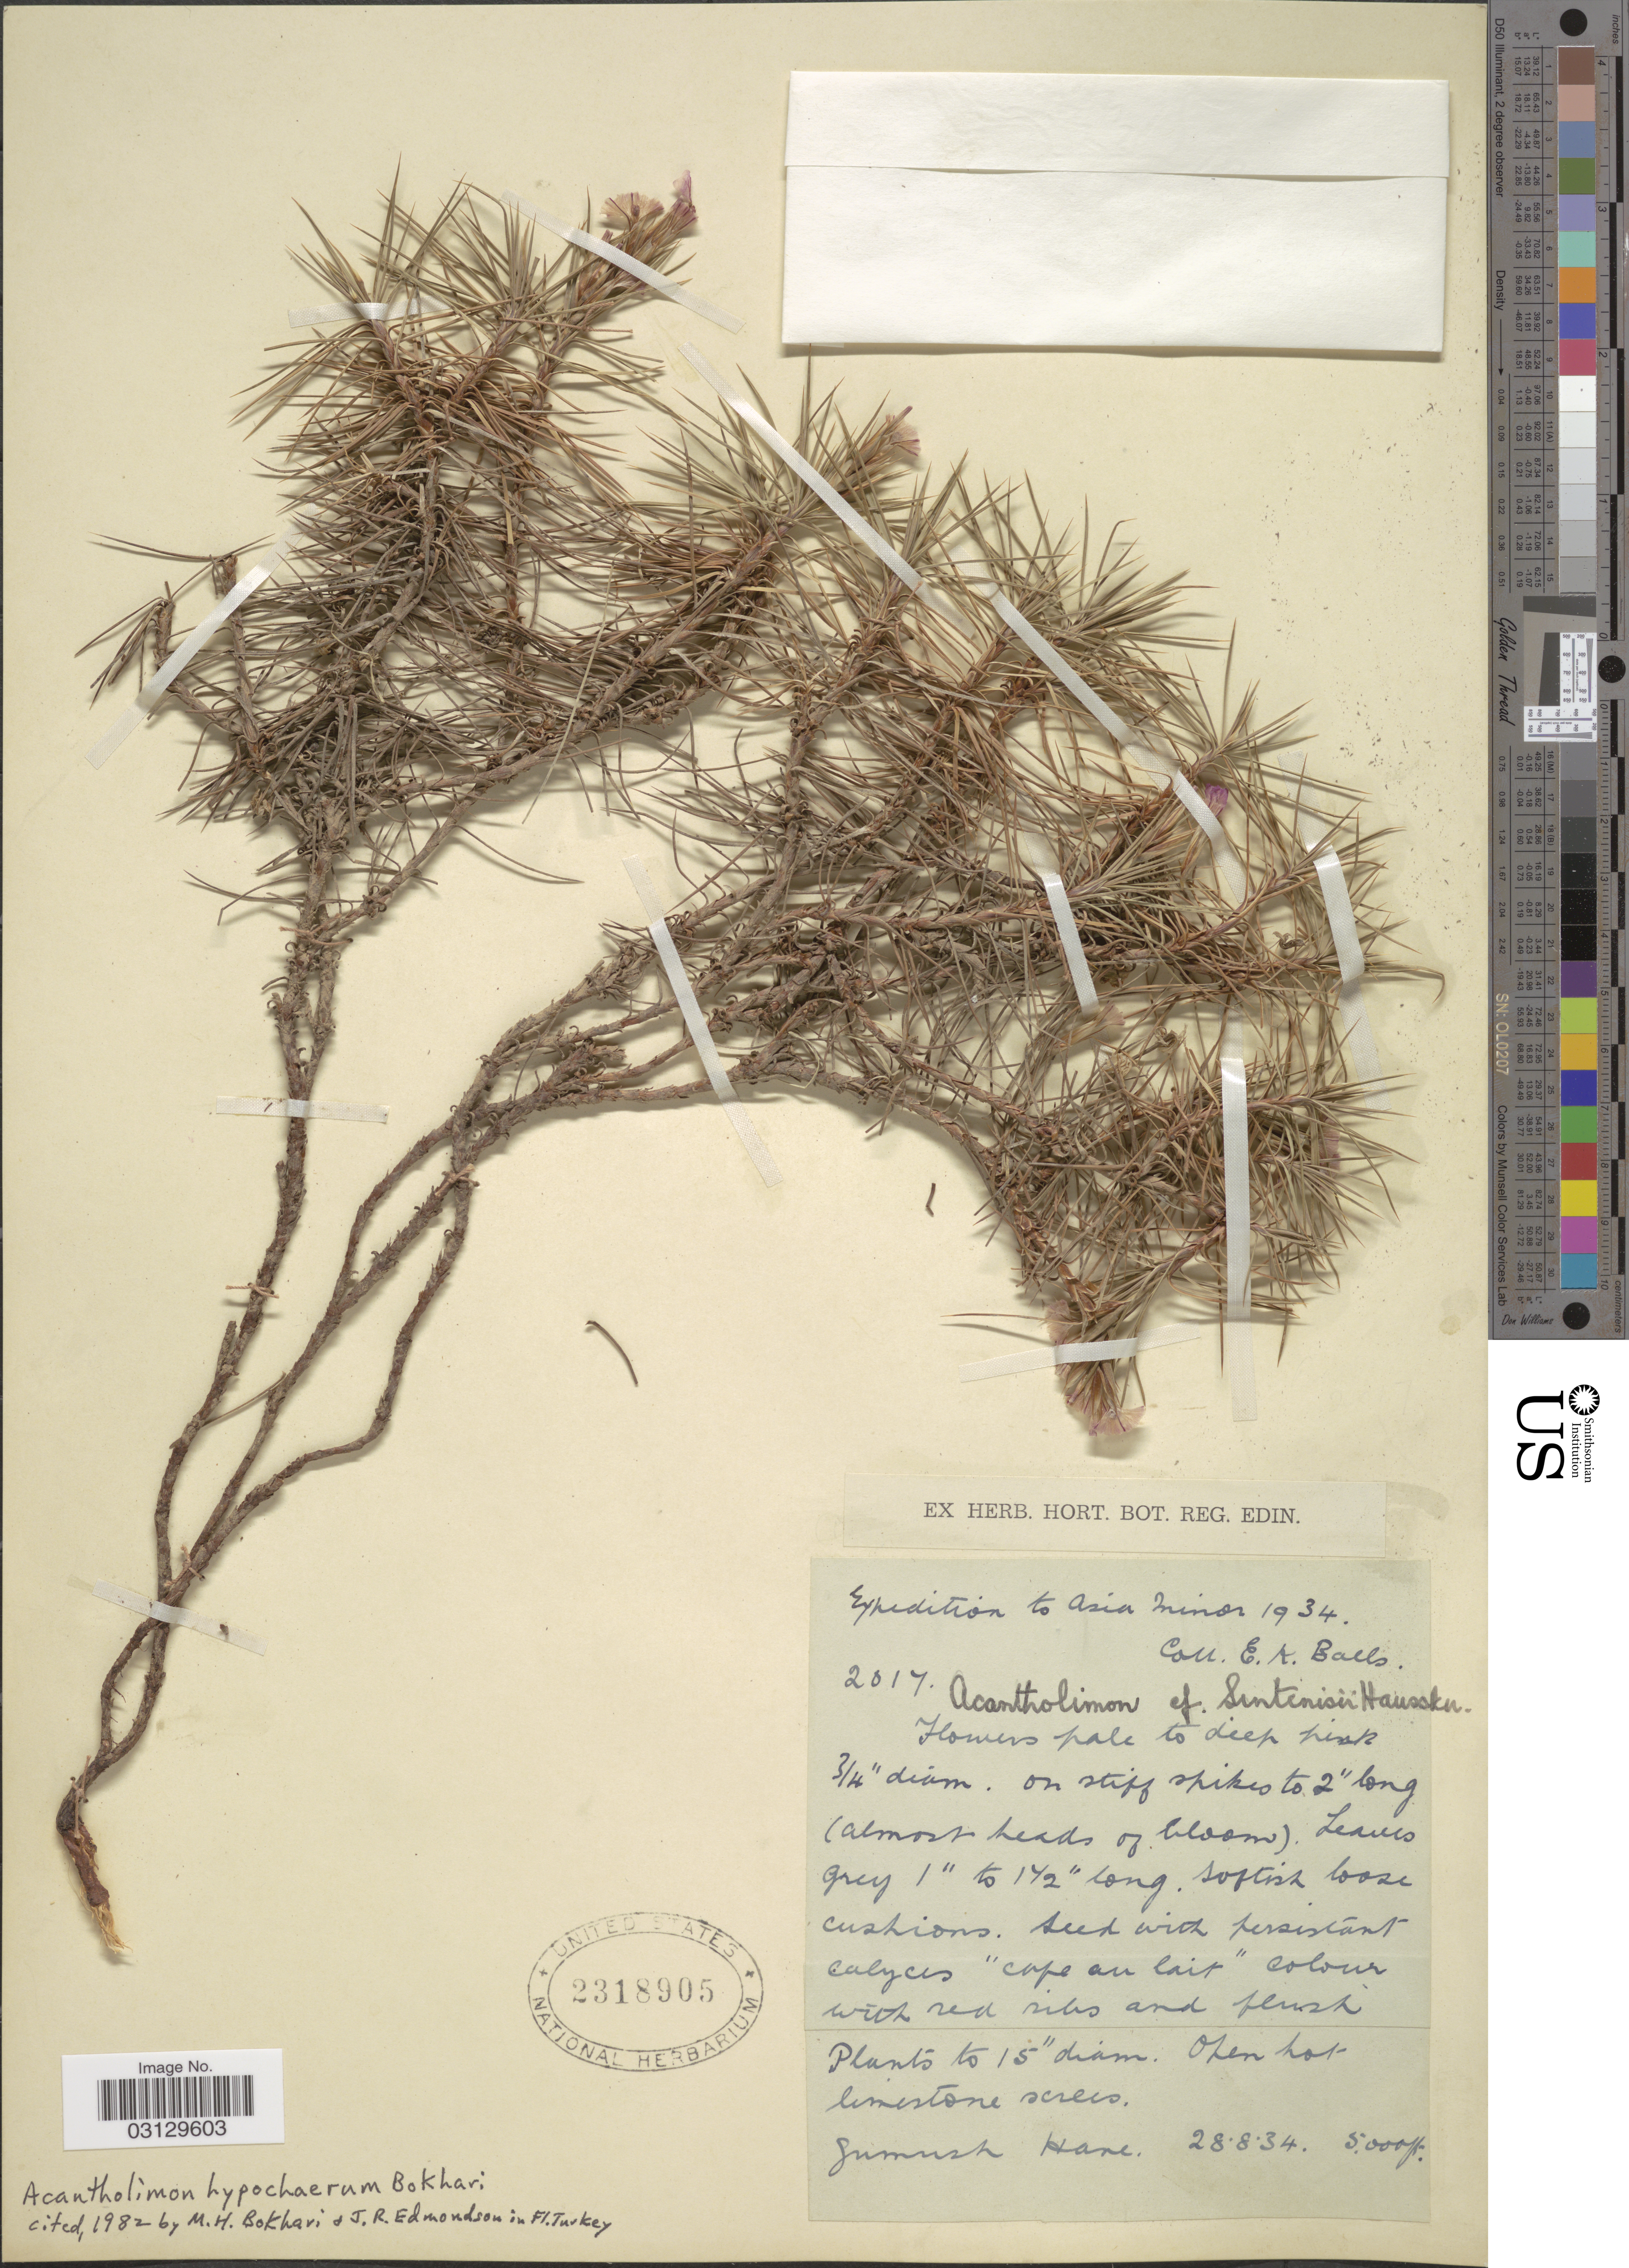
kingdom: Plantae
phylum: Tracheophyta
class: Magnoliopsida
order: Caryophyllales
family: Plumbaginaceae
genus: Acantholimon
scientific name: Acantholimon hypochaerum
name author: Bokhari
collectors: E. K. Balls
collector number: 2017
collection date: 1934-08-28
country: Turkey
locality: Asia Minor. Gumush Hane.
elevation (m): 1524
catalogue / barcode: US 2318905